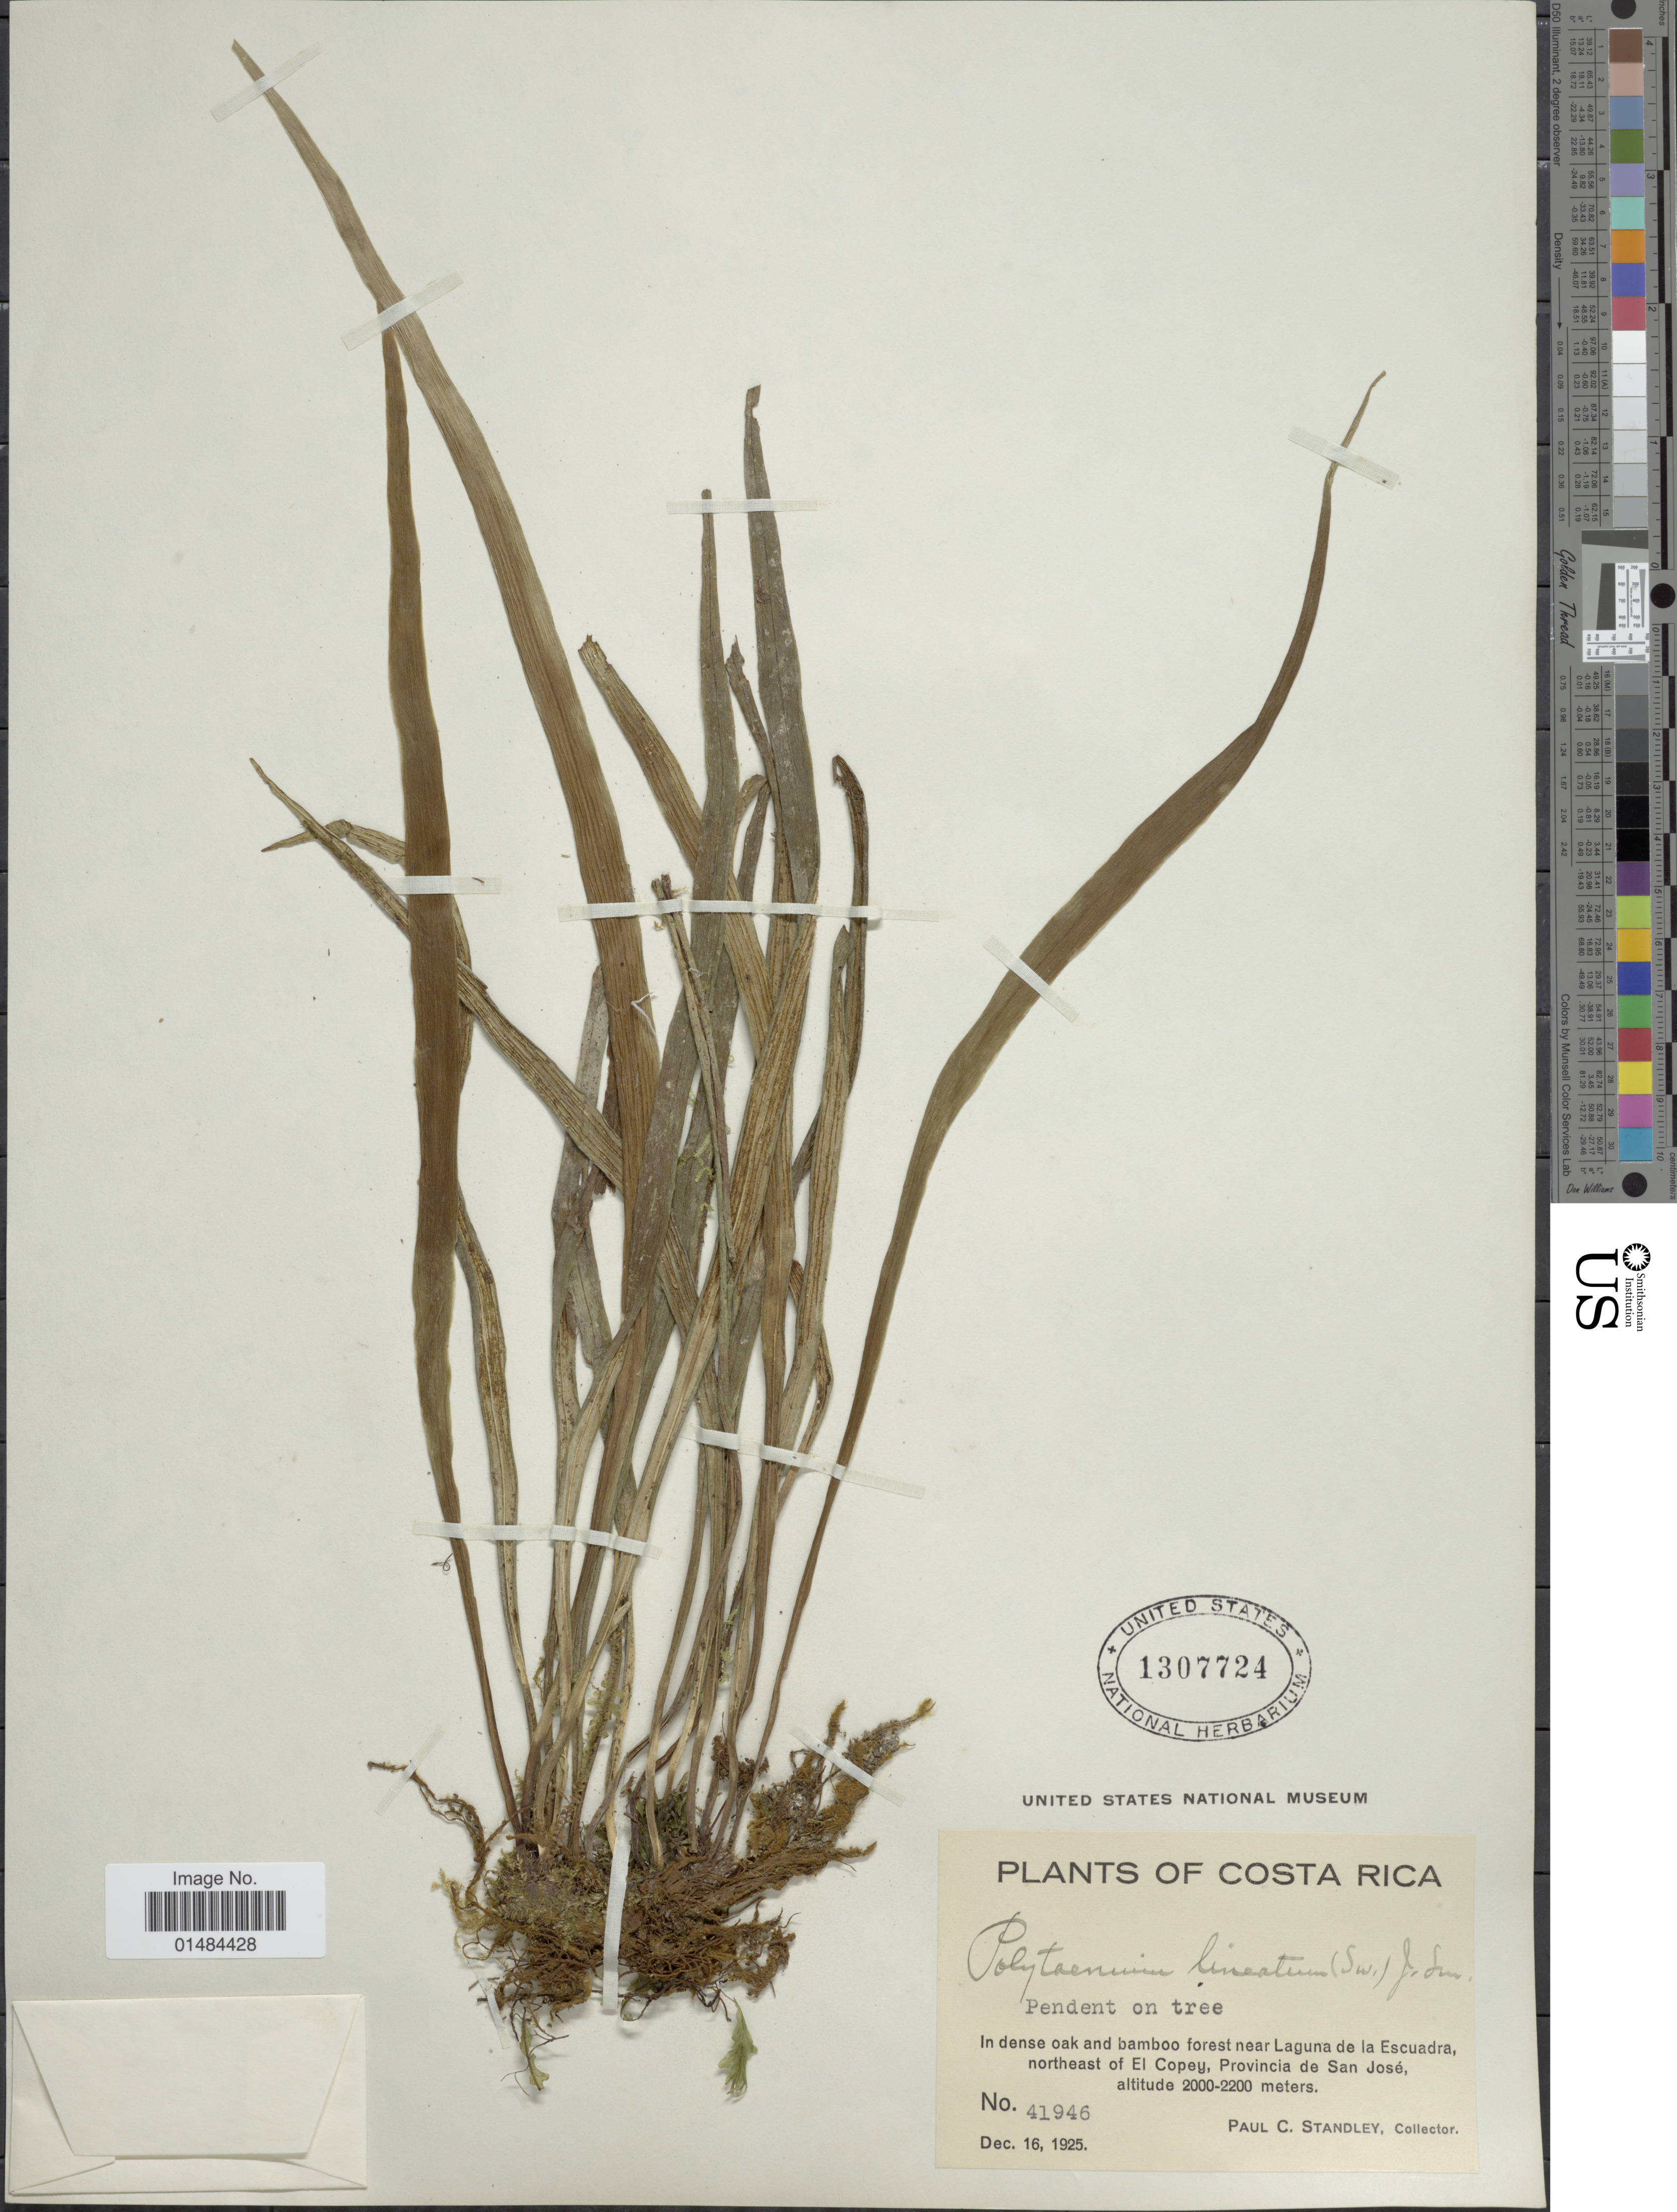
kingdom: Plantae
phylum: Tracheophyta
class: Polypodiopsida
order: Polypodiales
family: Pteridaceae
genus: Polytaenium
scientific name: Polytaenium lineatum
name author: (Sw.) J. Sm.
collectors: P. C. Standley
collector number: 41946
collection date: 1925-12-16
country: Costa Rica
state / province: San José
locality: Costa Rica, near Laguna de la Escuadra, northeast of El Copey, Provincia de San José.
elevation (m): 2000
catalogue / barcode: US 1307724